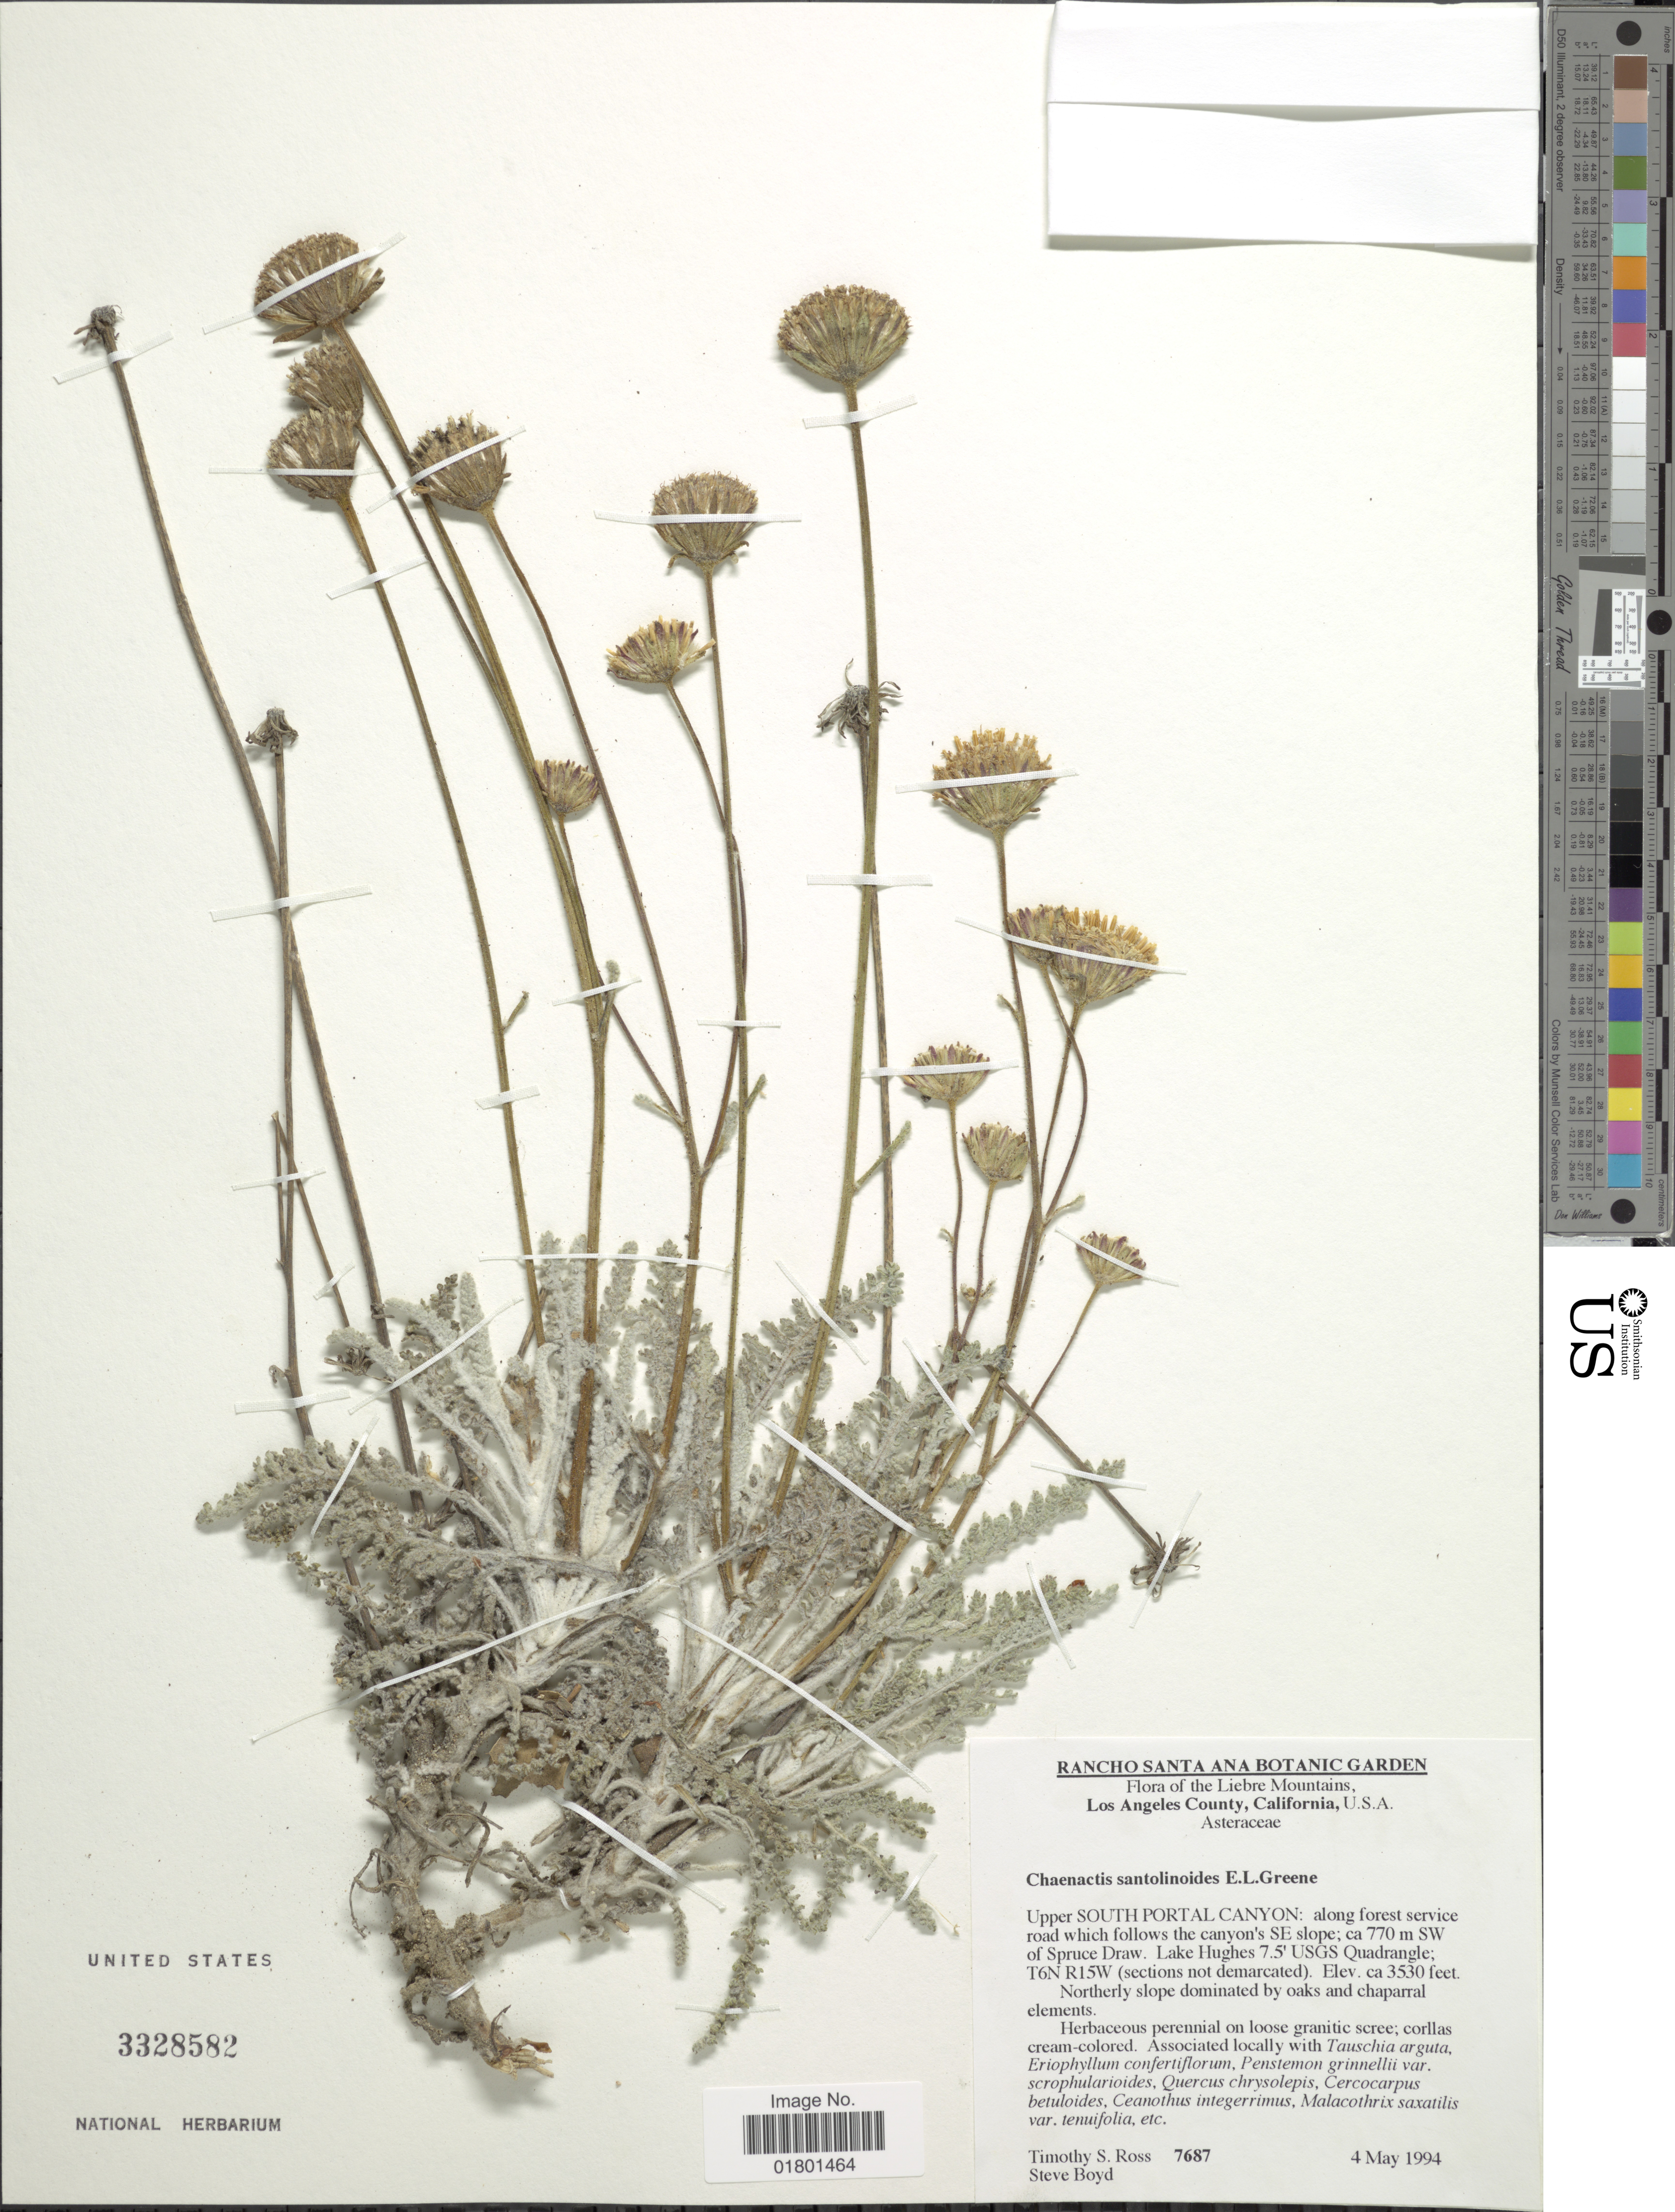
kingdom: Plantae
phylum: Tracheophyta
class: Magnoliopsida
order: Asterales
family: Asteraceae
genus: Chaenactis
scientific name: Chaenactis santolinoides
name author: Greene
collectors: T. Ross & S. Boyd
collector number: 7687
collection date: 1994-05-04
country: United States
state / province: California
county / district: Los Angeles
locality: Liebre Mountains, Los Angeles County, Upper South Portal Canyon: along forest service road which follows the canyon's SE slope ca 770 m SW of Spruce Draw. Lake Hughes 7.5' USGS Quadrangle; T6N R15W (sections not demarcated)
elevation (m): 1076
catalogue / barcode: US 3328582